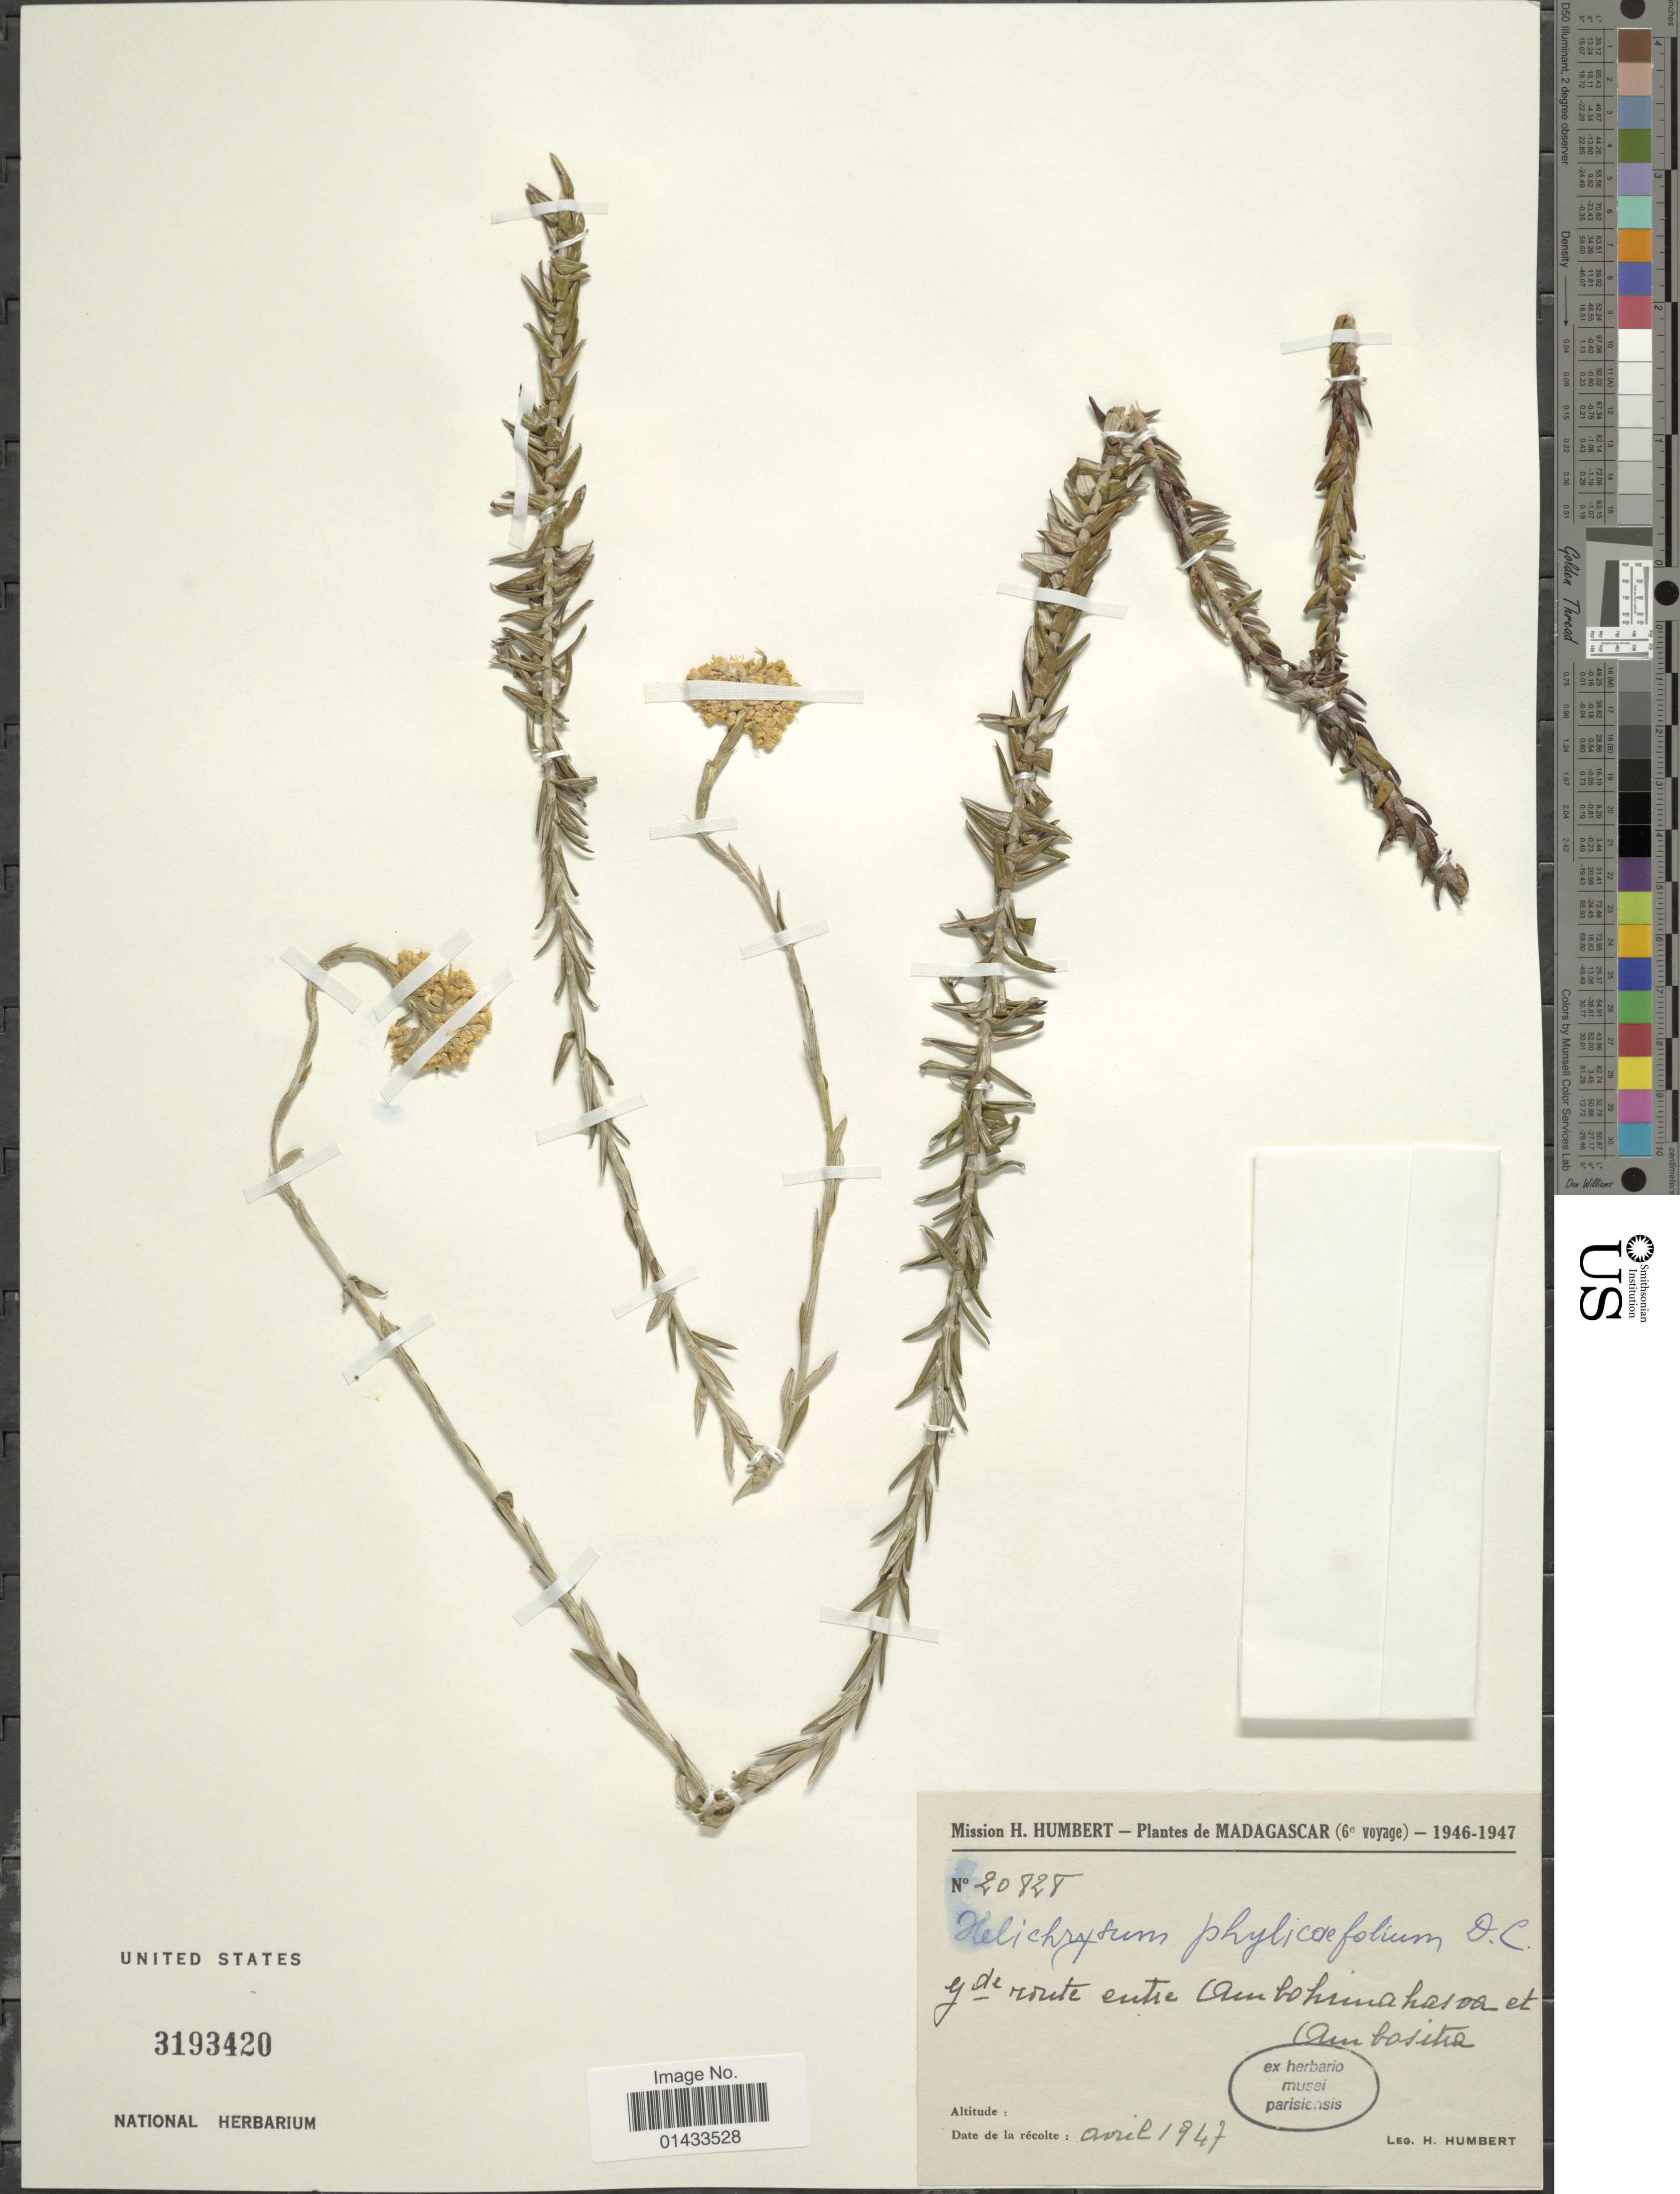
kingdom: Plantae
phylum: Tracheophyta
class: Magnoliopsida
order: Asterales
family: Asteraceae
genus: Helichrysum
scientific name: Helichrysum phylicaefolium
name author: DC.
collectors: H. Humbert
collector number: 20828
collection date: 1947-04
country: Madagascar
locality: Y de route entre Ambohimahasoa et Ambositra.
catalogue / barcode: US 3193420